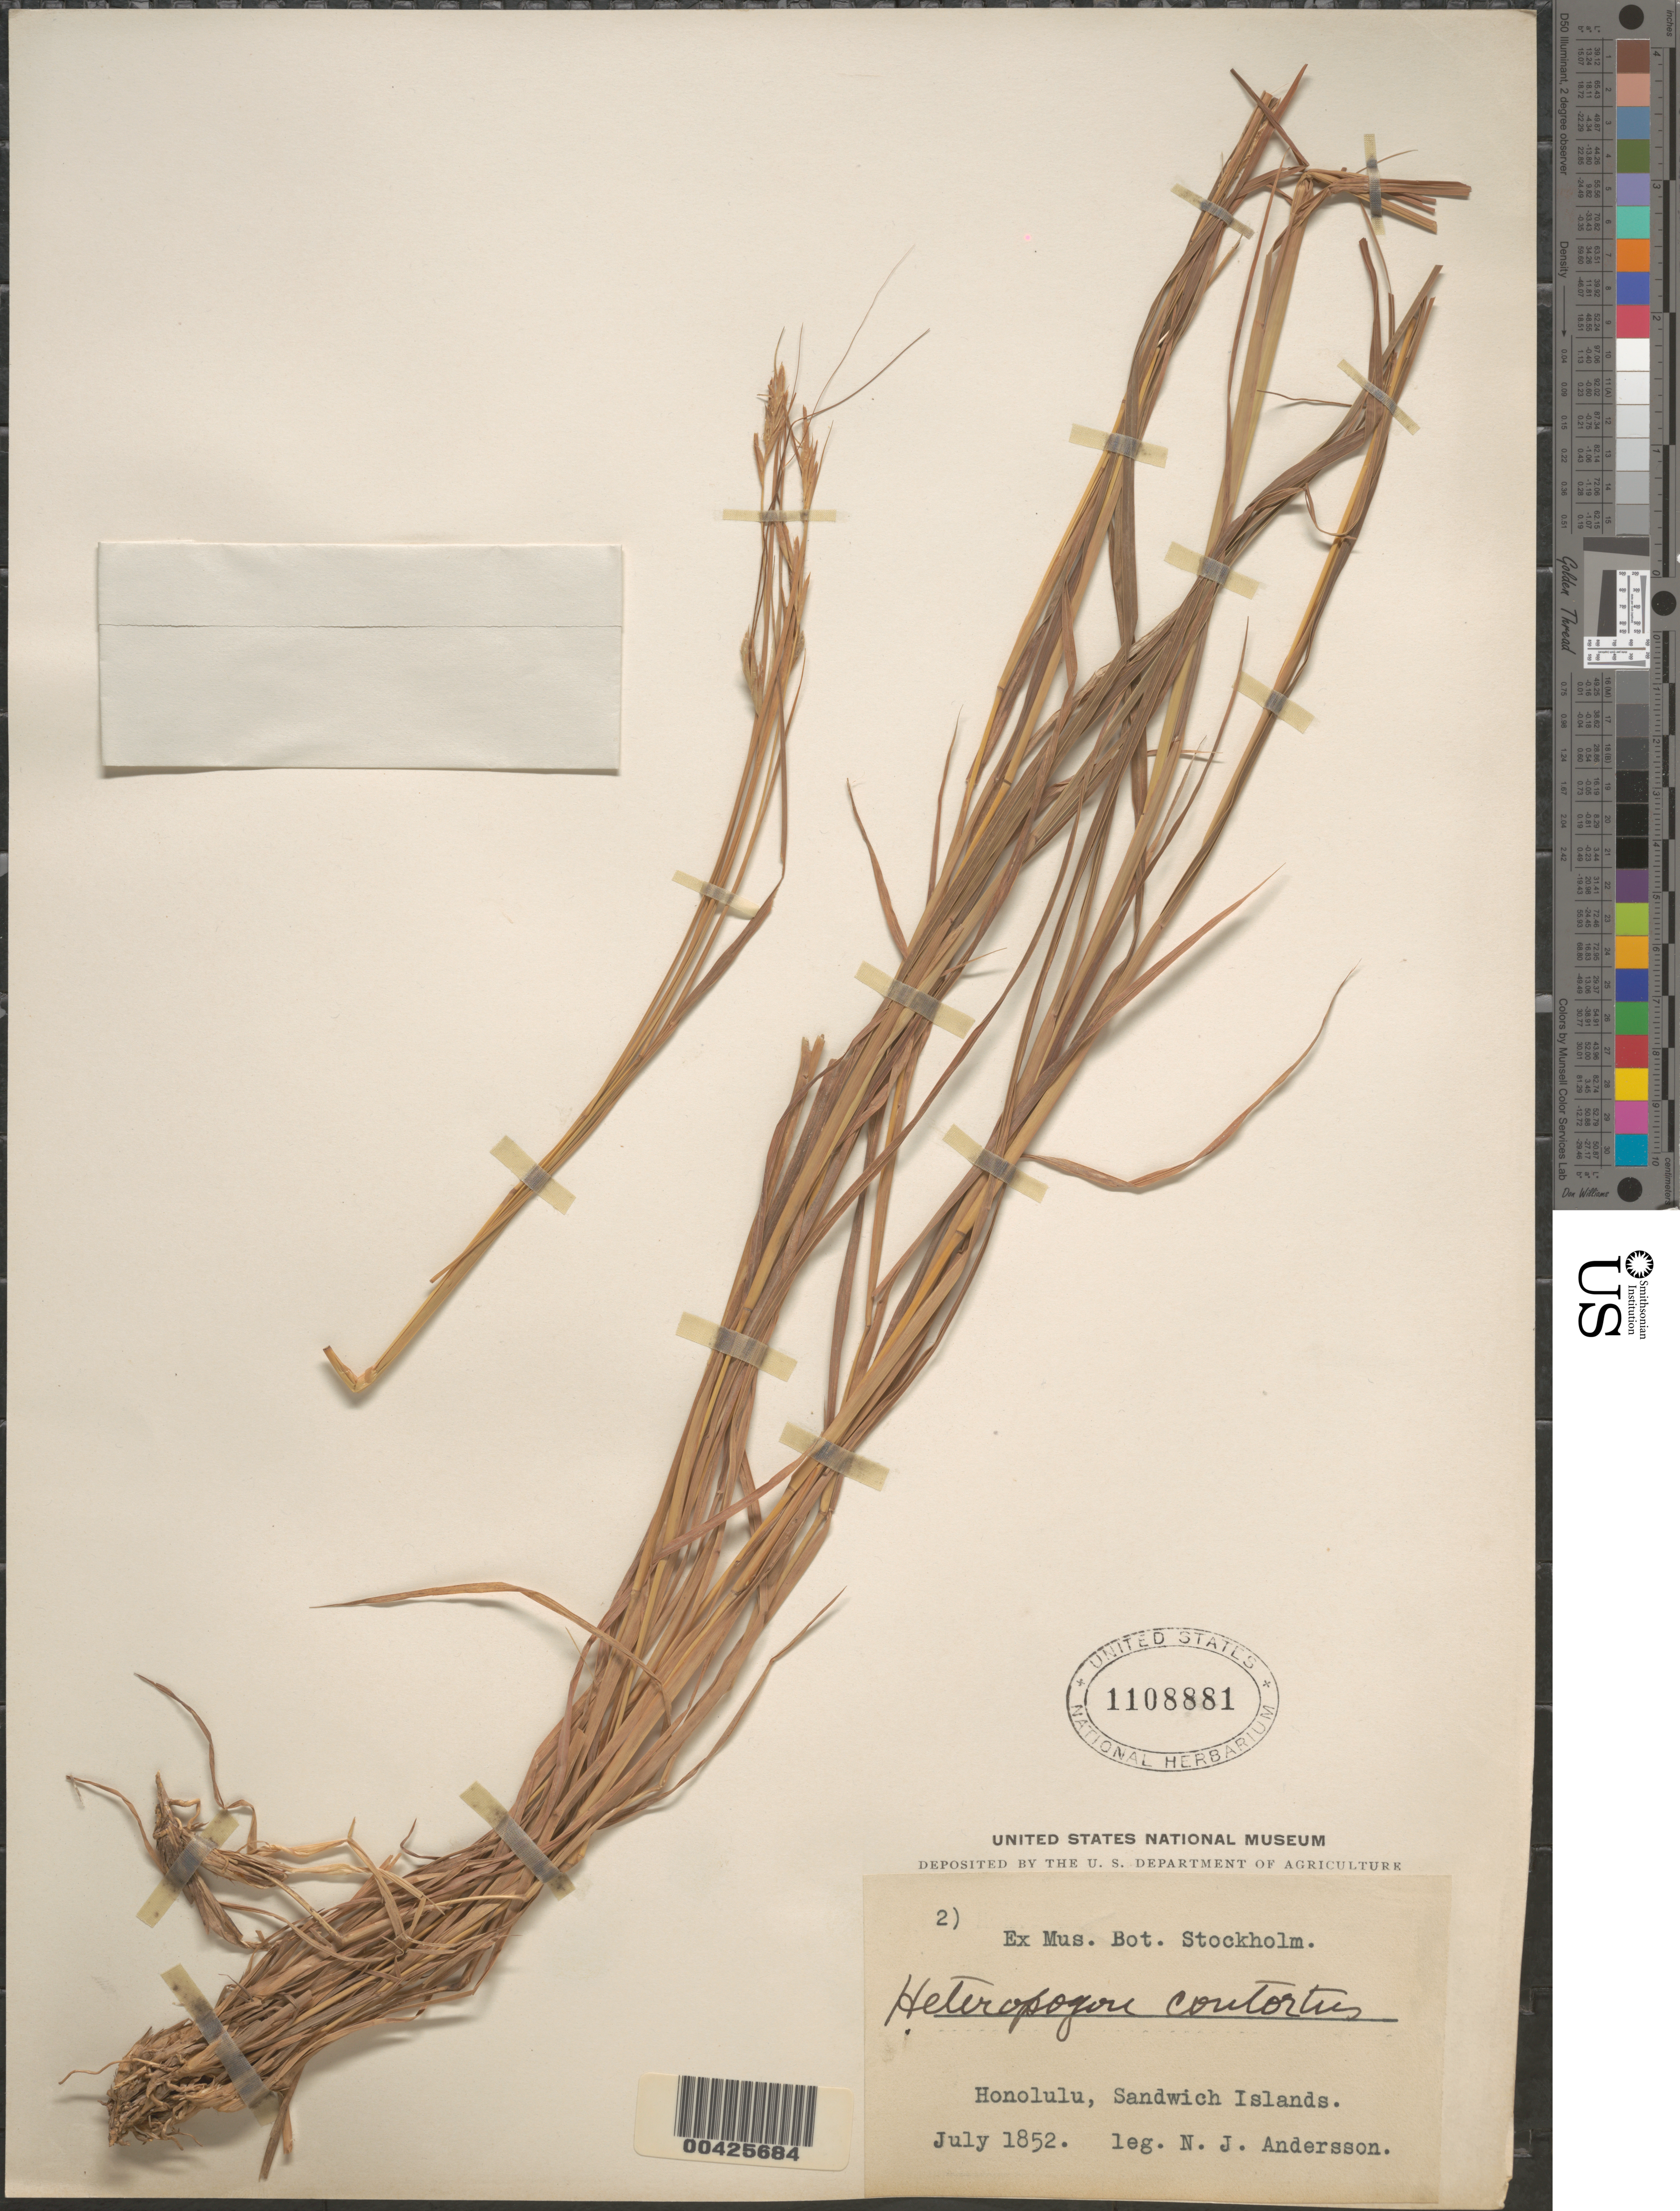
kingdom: Plantae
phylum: Tracheophyta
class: Liliopsida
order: Poales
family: Poaceae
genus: Heteropogon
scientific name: Heteropogon contortus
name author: (L.) P. Beauv. ex Roem. & Schult.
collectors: N. J. Andersson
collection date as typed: Jul 1852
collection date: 1852-07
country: United States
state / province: Hawaii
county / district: Honolulu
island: Oahu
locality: Honolulu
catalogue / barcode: US 1108881